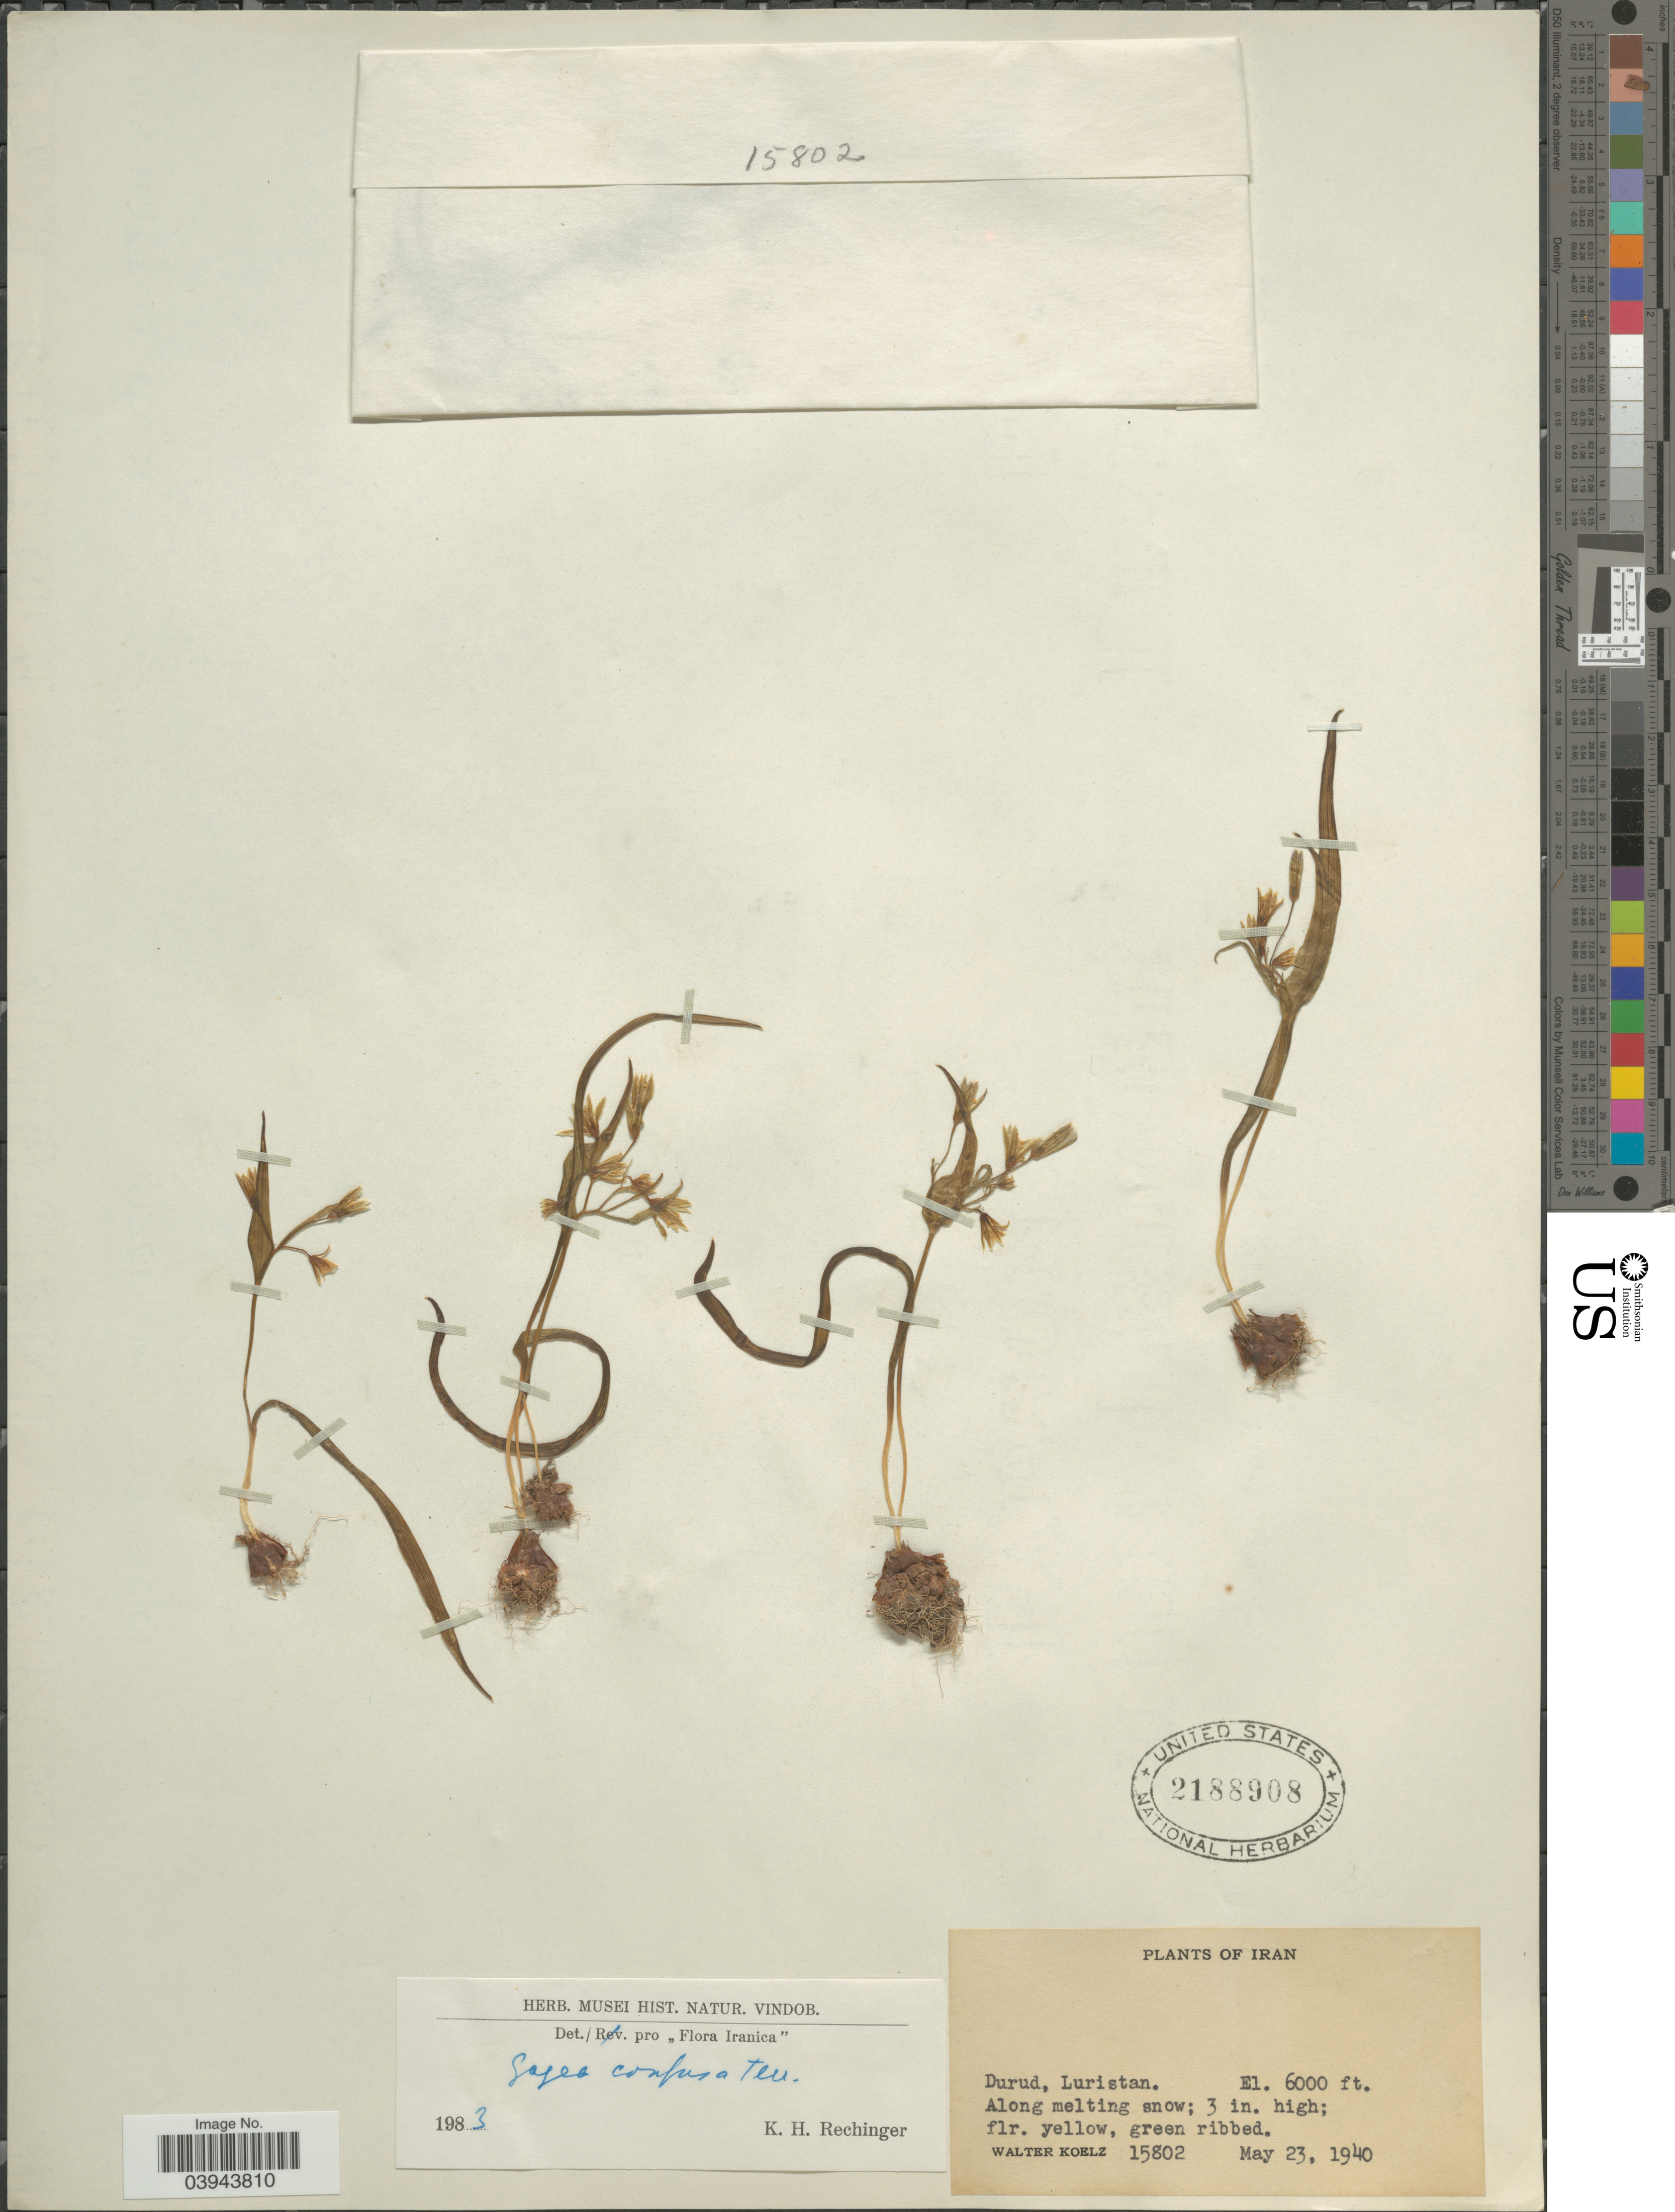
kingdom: Plantae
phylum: Tracheophyta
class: Liliopsida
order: Liliales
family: Liliaceae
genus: Gagea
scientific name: Gagea confusa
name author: A. Terracc.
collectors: W. N. Koelz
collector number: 15802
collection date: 1940-05-23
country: Iran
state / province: Lorestan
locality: Durud, Luristan.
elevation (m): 1829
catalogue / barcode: US 2188908